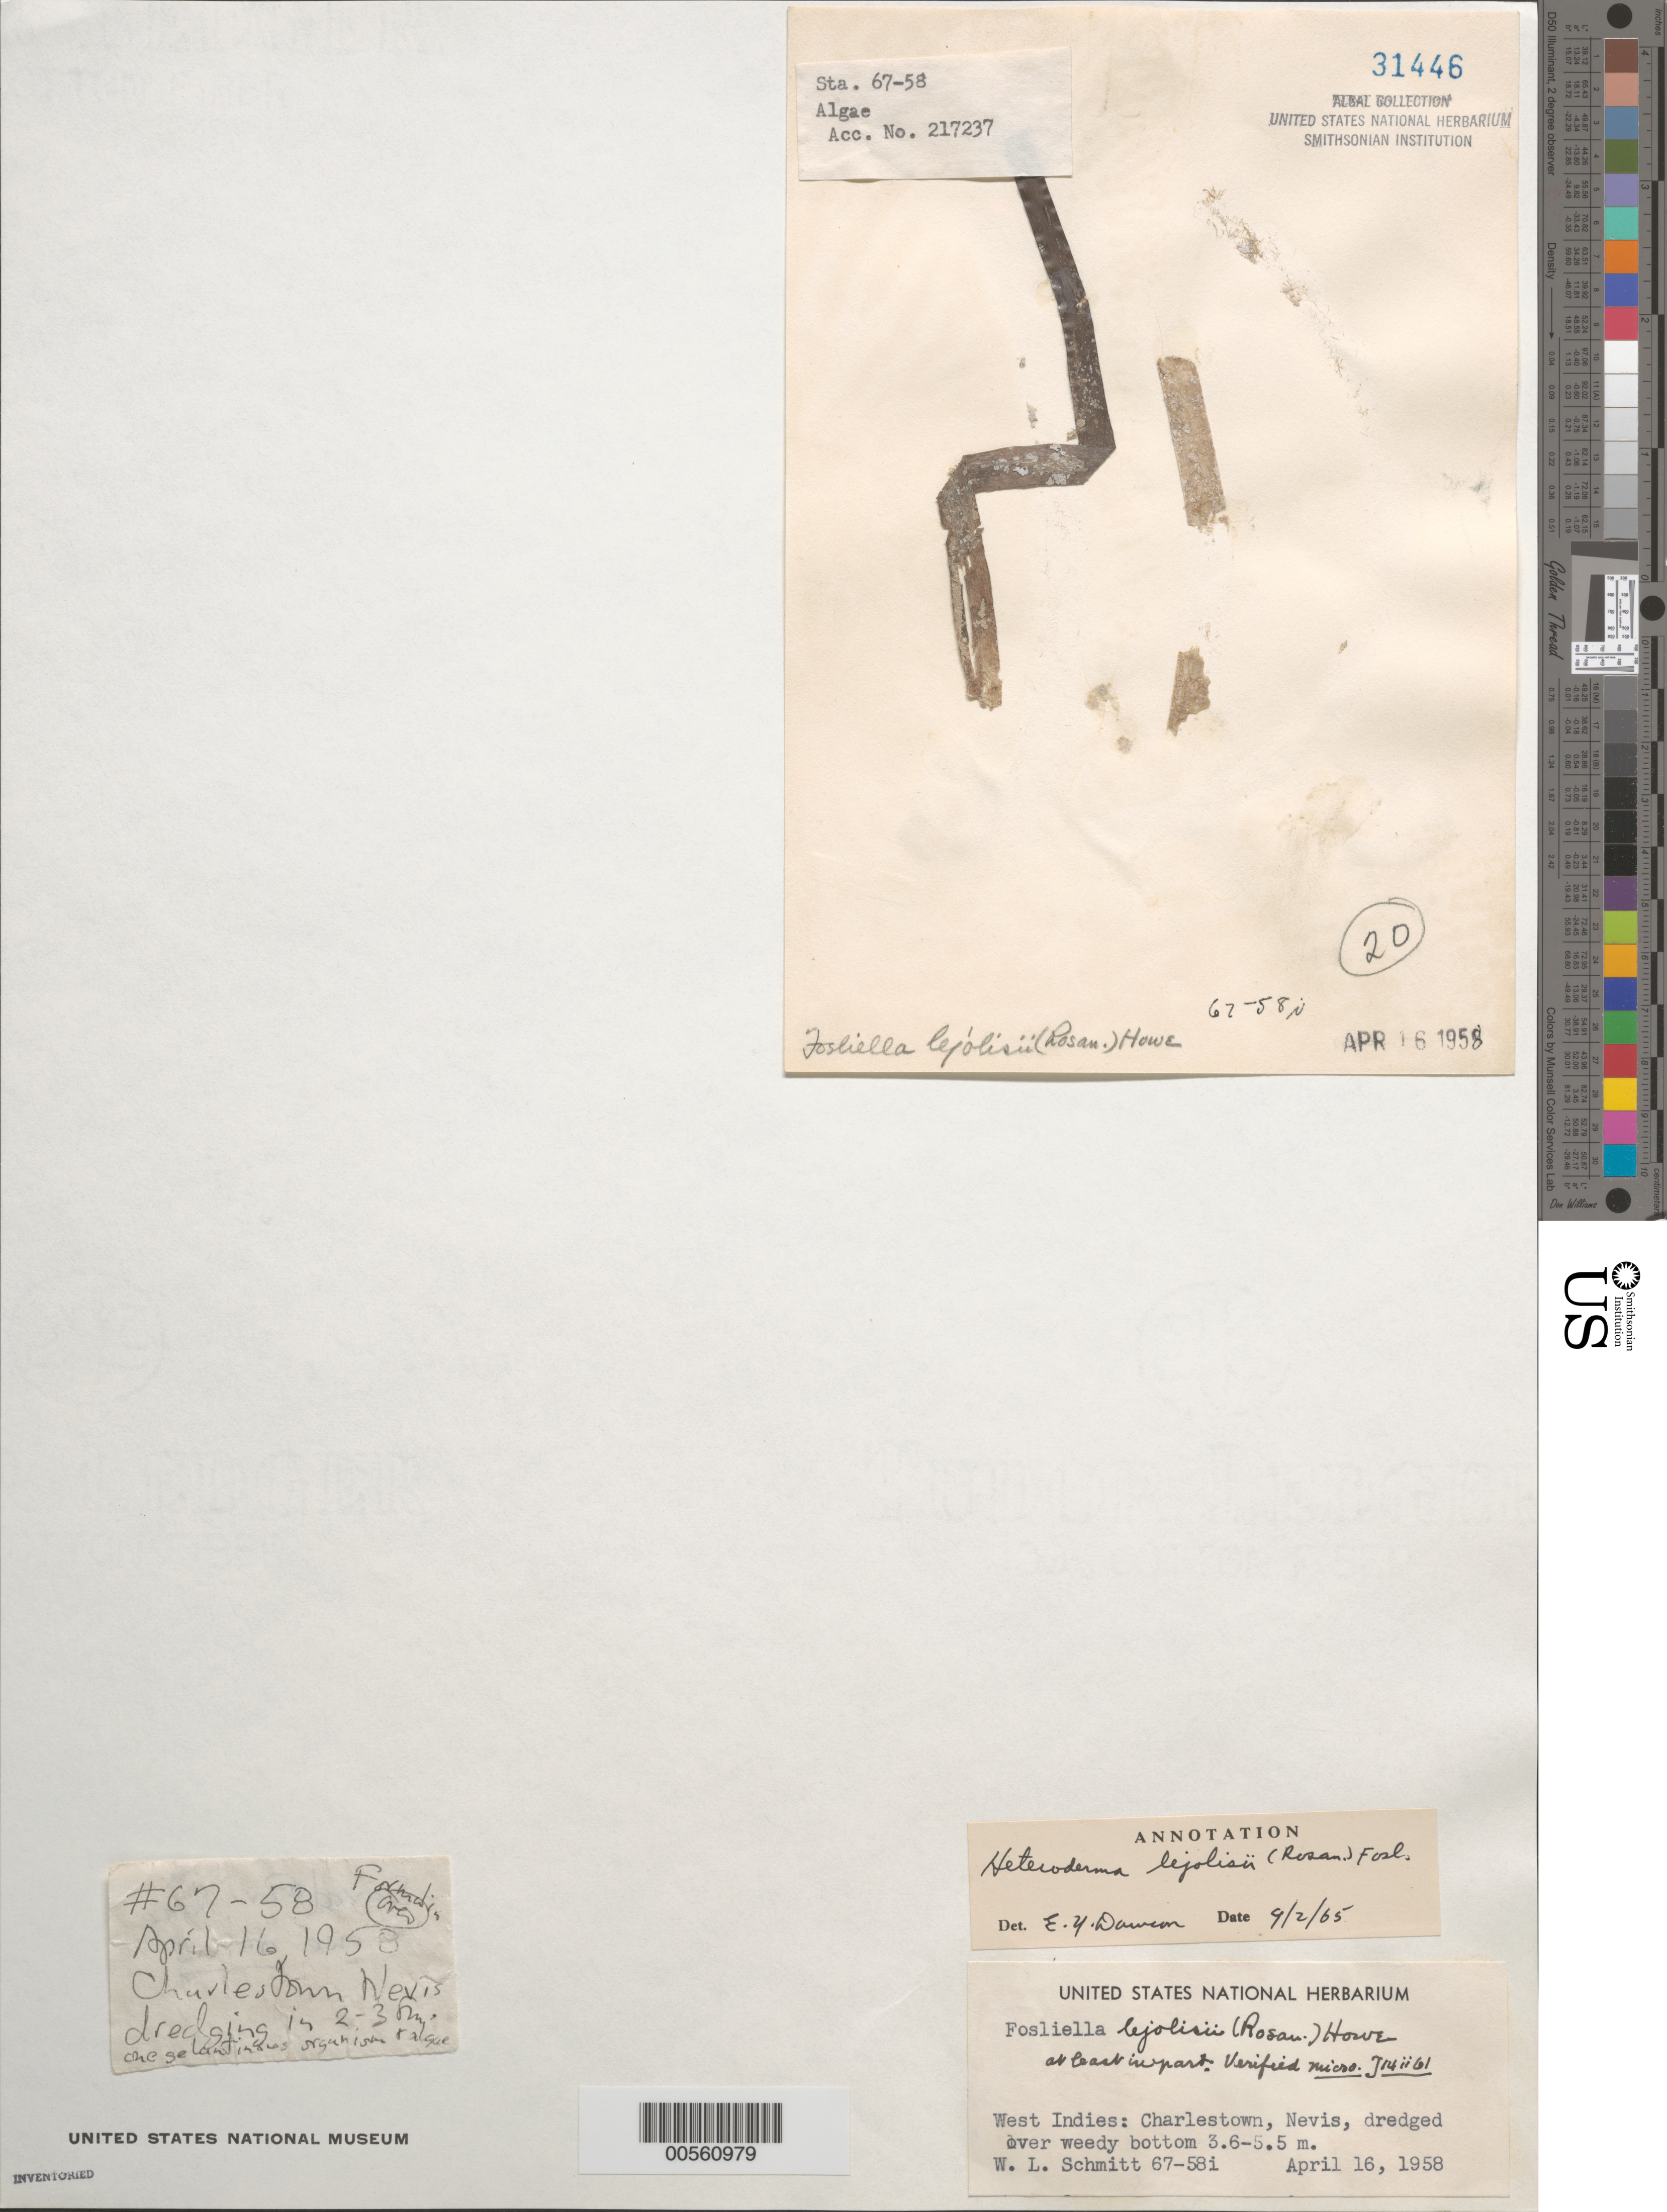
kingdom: Plantae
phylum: Rhodophyta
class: Florideophyceae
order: Corallinales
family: Corallinaceae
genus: Pneophyllum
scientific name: Pneophyllum fragile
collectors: W. L. Schmitt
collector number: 67-58i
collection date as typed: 16 Apr 1958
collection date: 1958-04-16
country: St. Christopher-Nevis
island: Nevis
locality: Charlestown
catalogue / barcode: US 31446